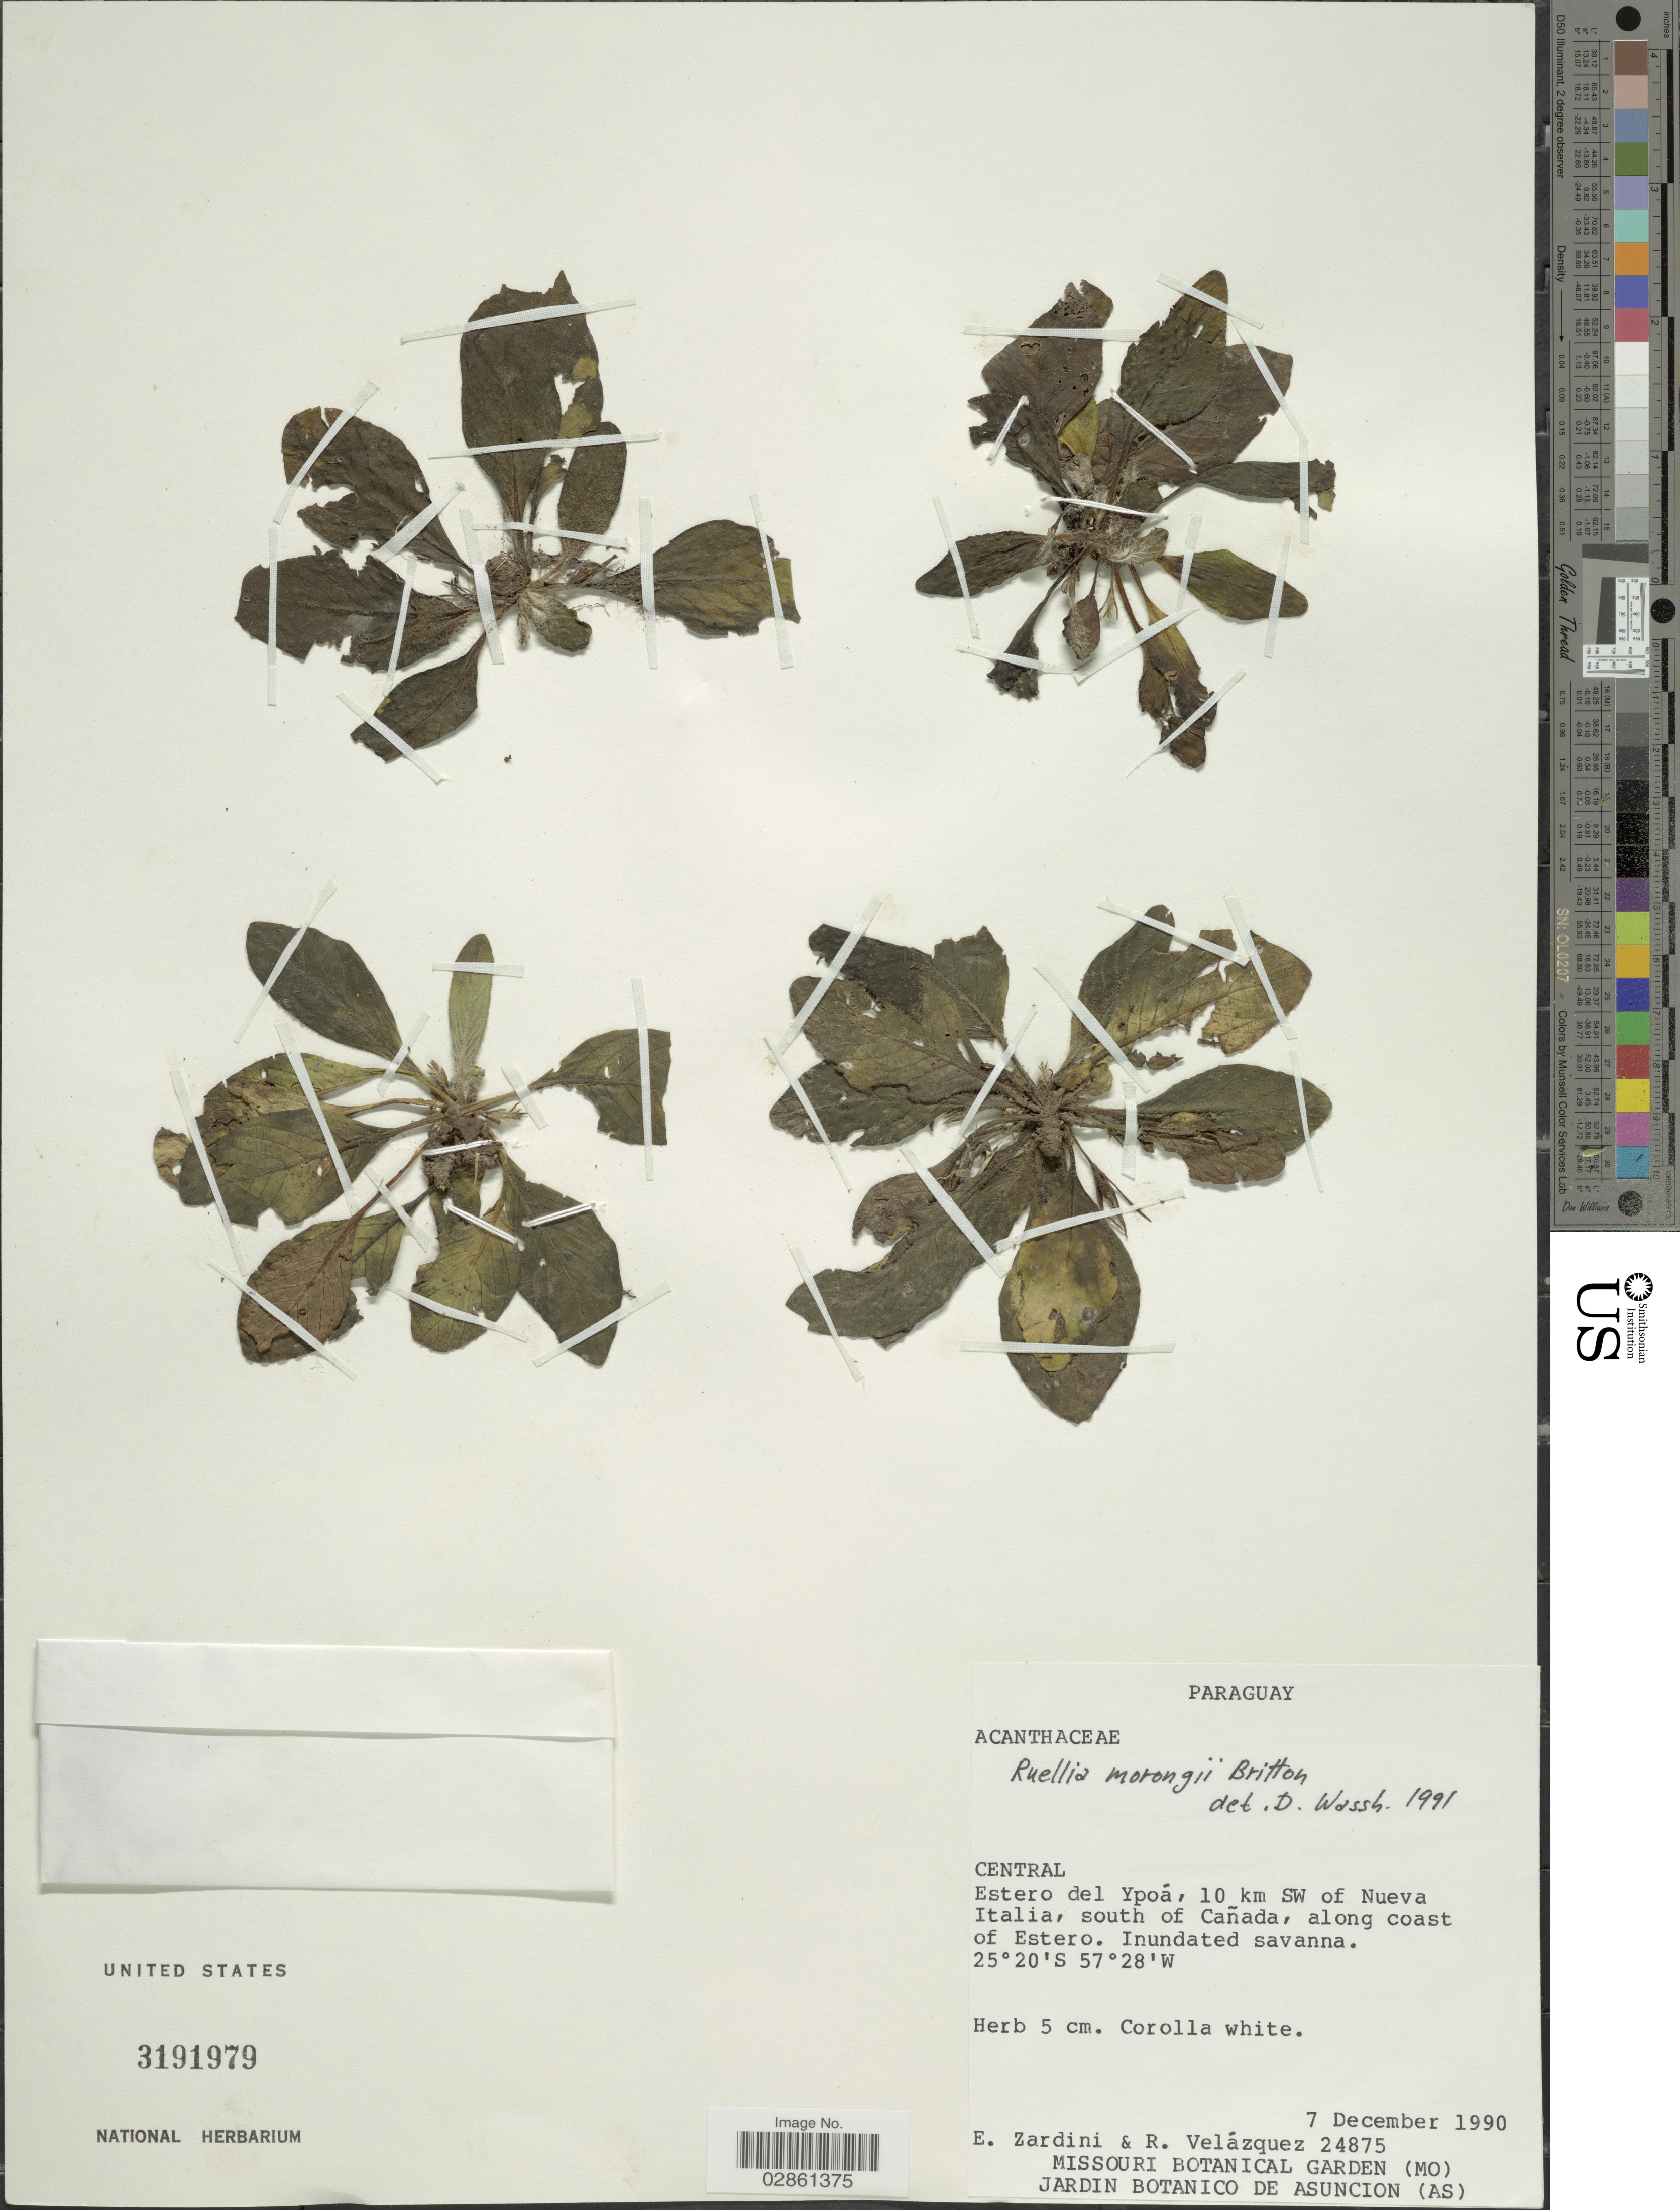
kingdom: Plantae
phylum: Tracheophyta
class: Magnoliopsida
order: Lamiales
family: Acanthaceae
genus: Ruellia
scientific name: Ruellia morongii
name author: Britton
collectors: E. M. Zardini & R. Velázquez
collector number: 24875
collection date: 1990-12-07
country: Paraguay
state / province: Central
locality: Estero del Ypoá, 10 km SW of Nueva Italia, south of Cañada, along coast of Estero.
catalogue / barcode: US 3191979